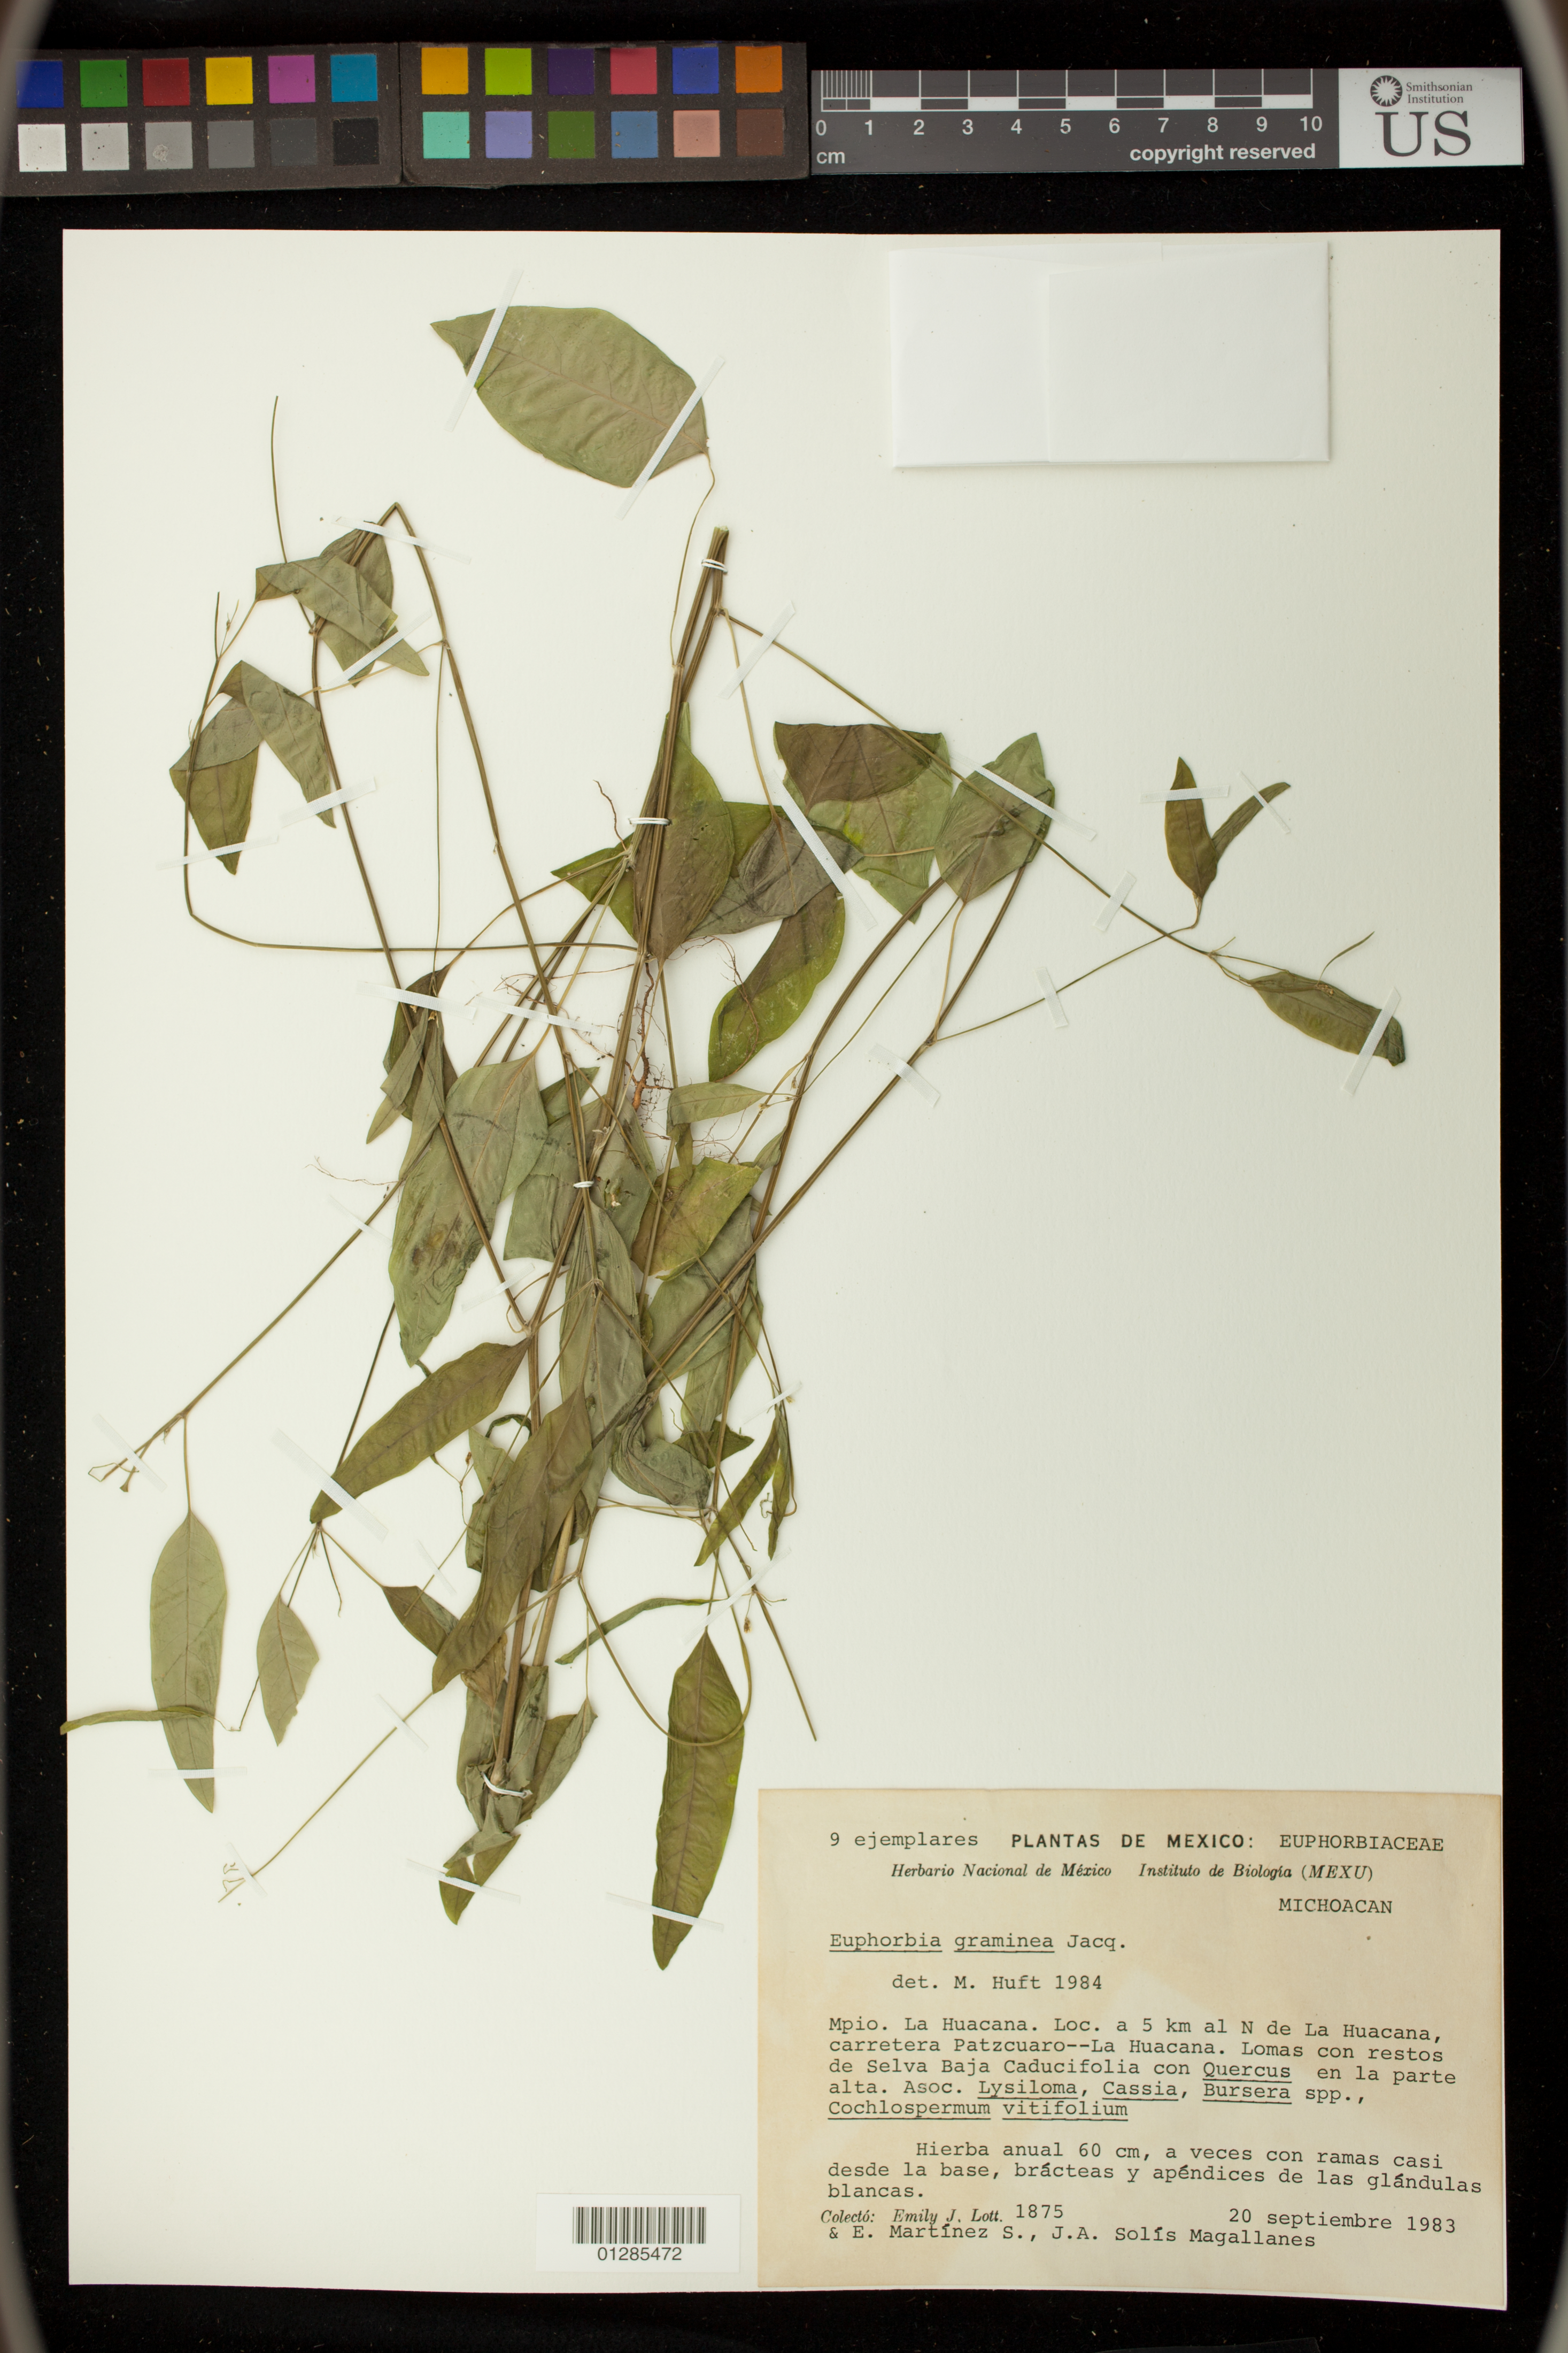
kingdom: Plantae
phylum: Tracheophyta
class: Magnoliopsida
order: Malpighiales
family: Euphorbiaceae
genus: Euphorbia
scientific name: Euphorbia graminea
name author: Jacq.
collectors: E. J. Lott, E. M. Martínez S. & J. Solis Magallanes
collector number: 1875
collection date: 1983-09-20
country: Mexico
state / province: Michoacan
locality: La Huacana. A 5 km al N de La Huacana, carretera Patzcuaro--La Huacana.